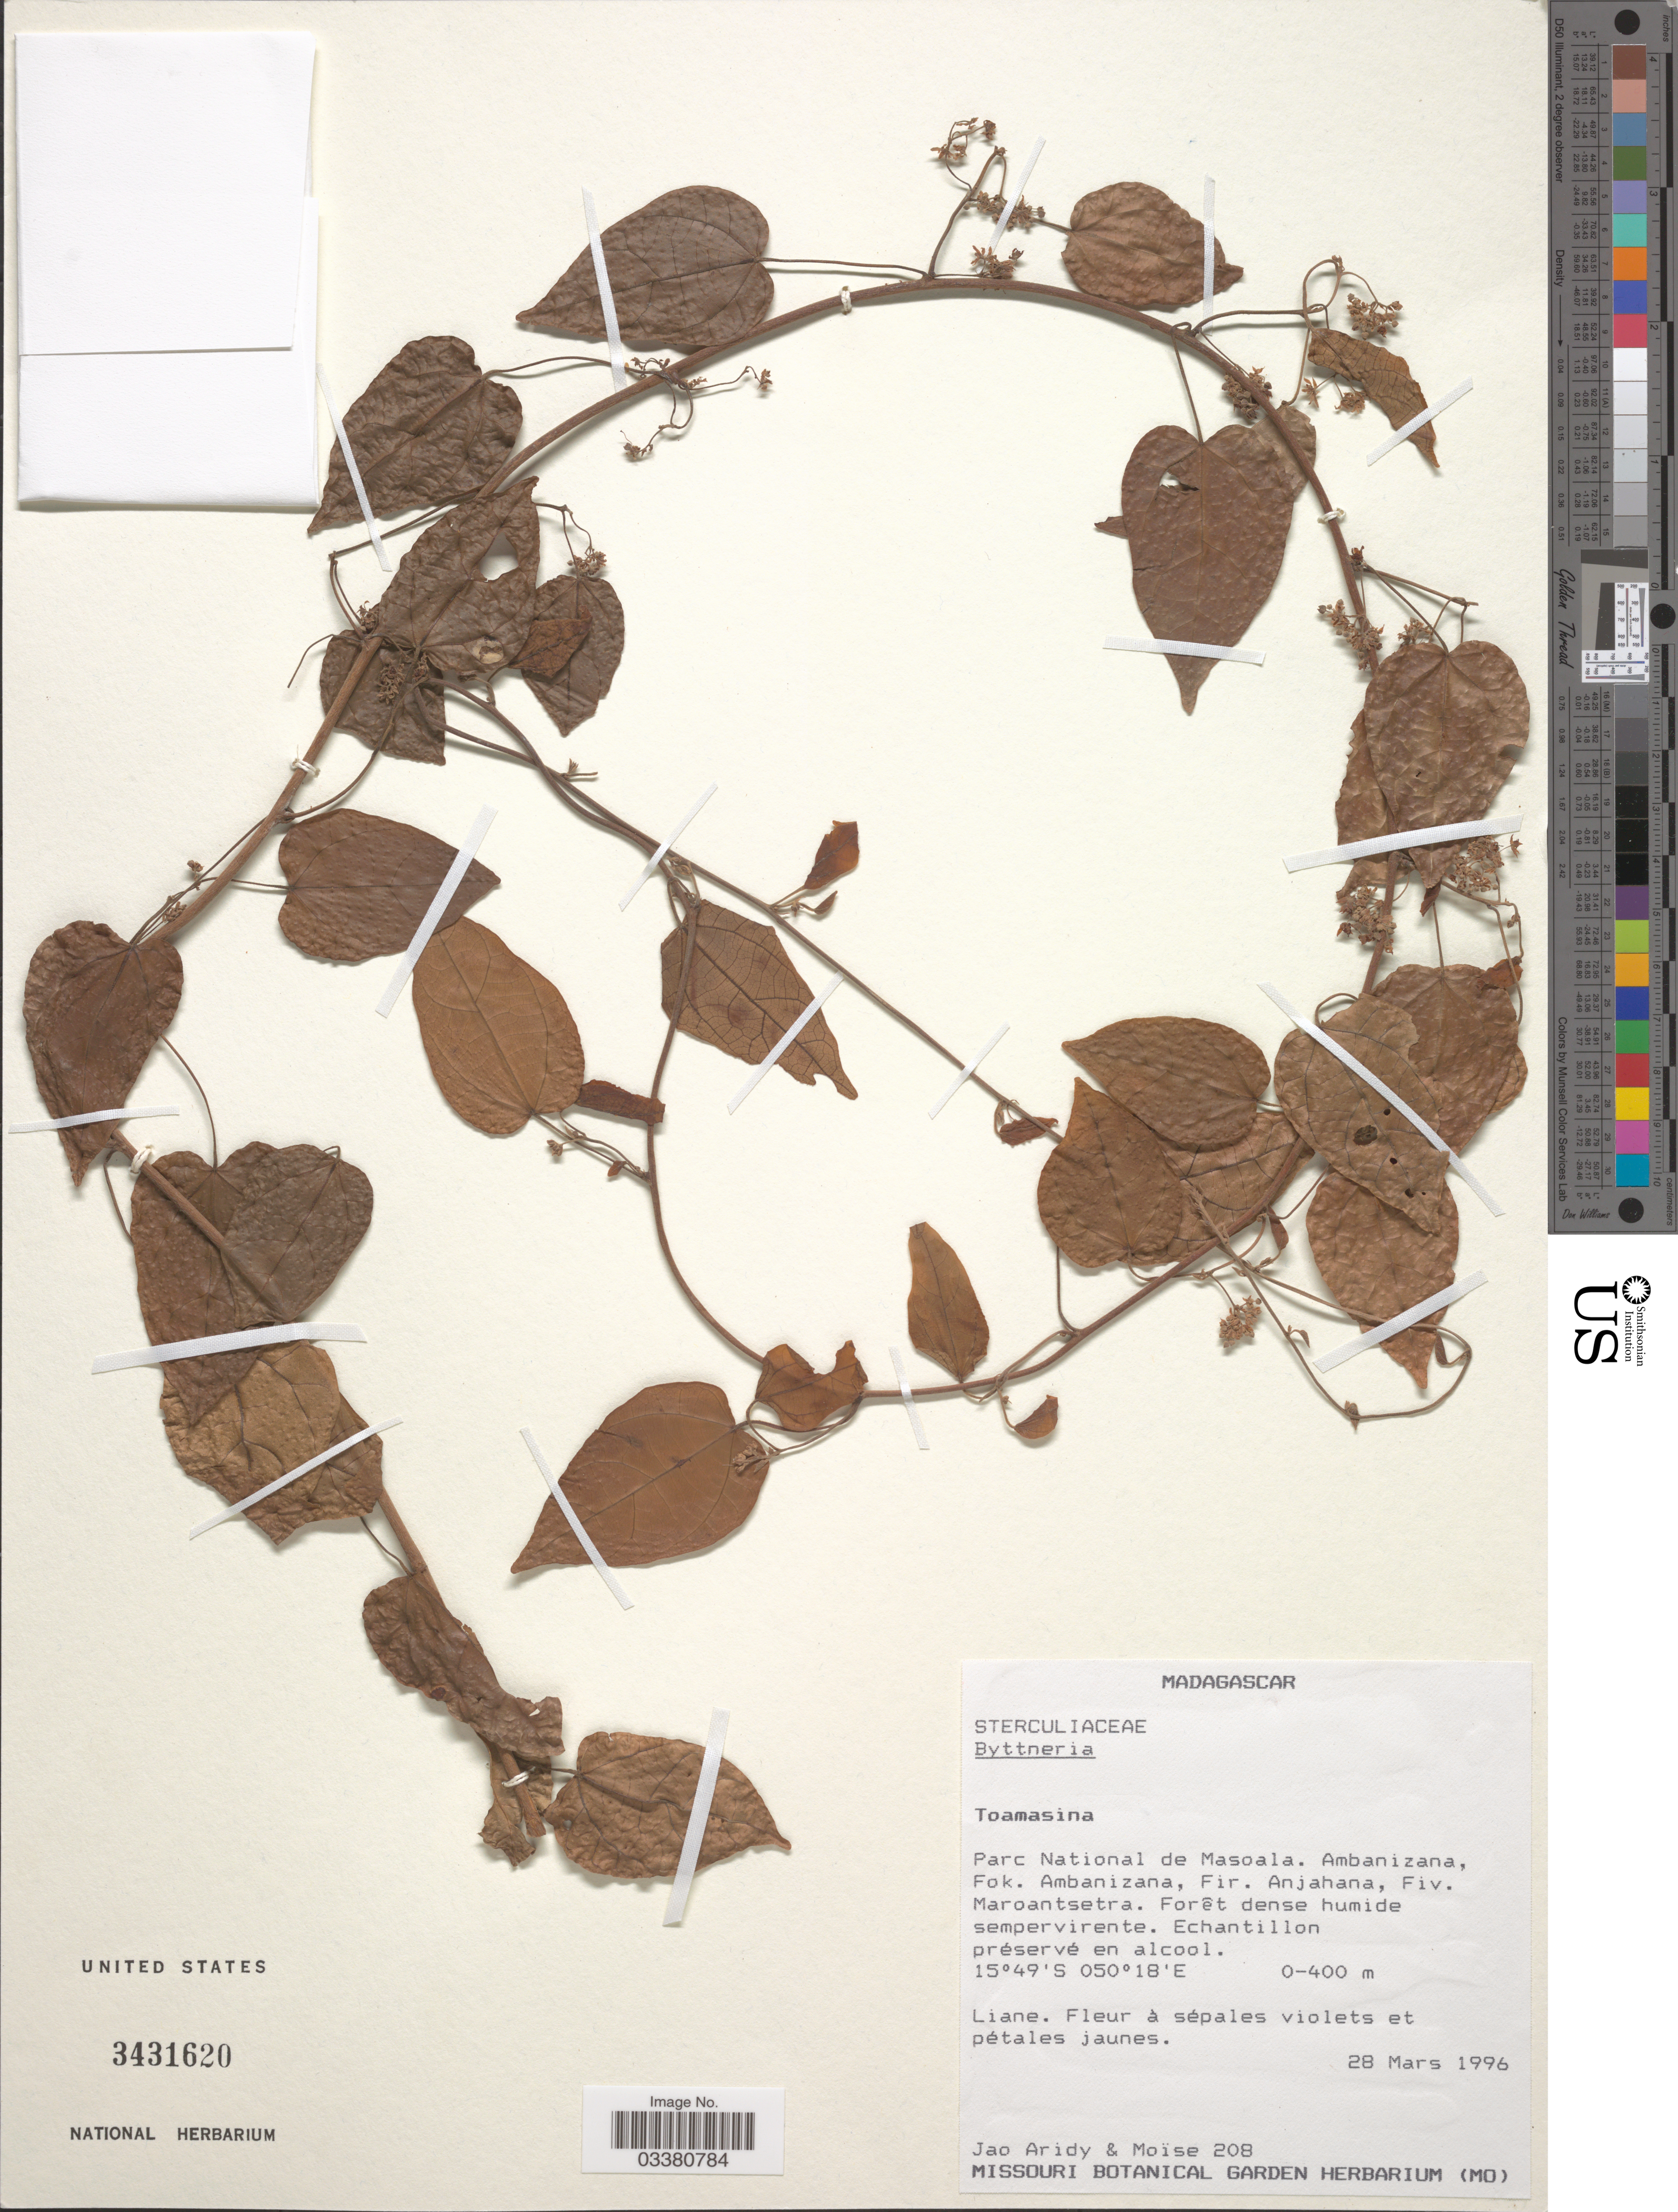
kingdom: Plantae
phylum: Tracheophyta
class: Magnoliopsida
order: Malvales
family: Malvaceae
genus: Byttneria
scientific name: Byttneria sp.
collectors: J. Aridy & Moïse, --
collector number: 208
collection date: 1996-03-28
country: Madagascar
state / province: Sava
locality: Parc National de Masoala. Ambanizana, Fok. Ambanizana, Fir. Anjahana, Fiv. Maroantsetra.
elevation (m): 0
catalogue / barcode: US 3431620